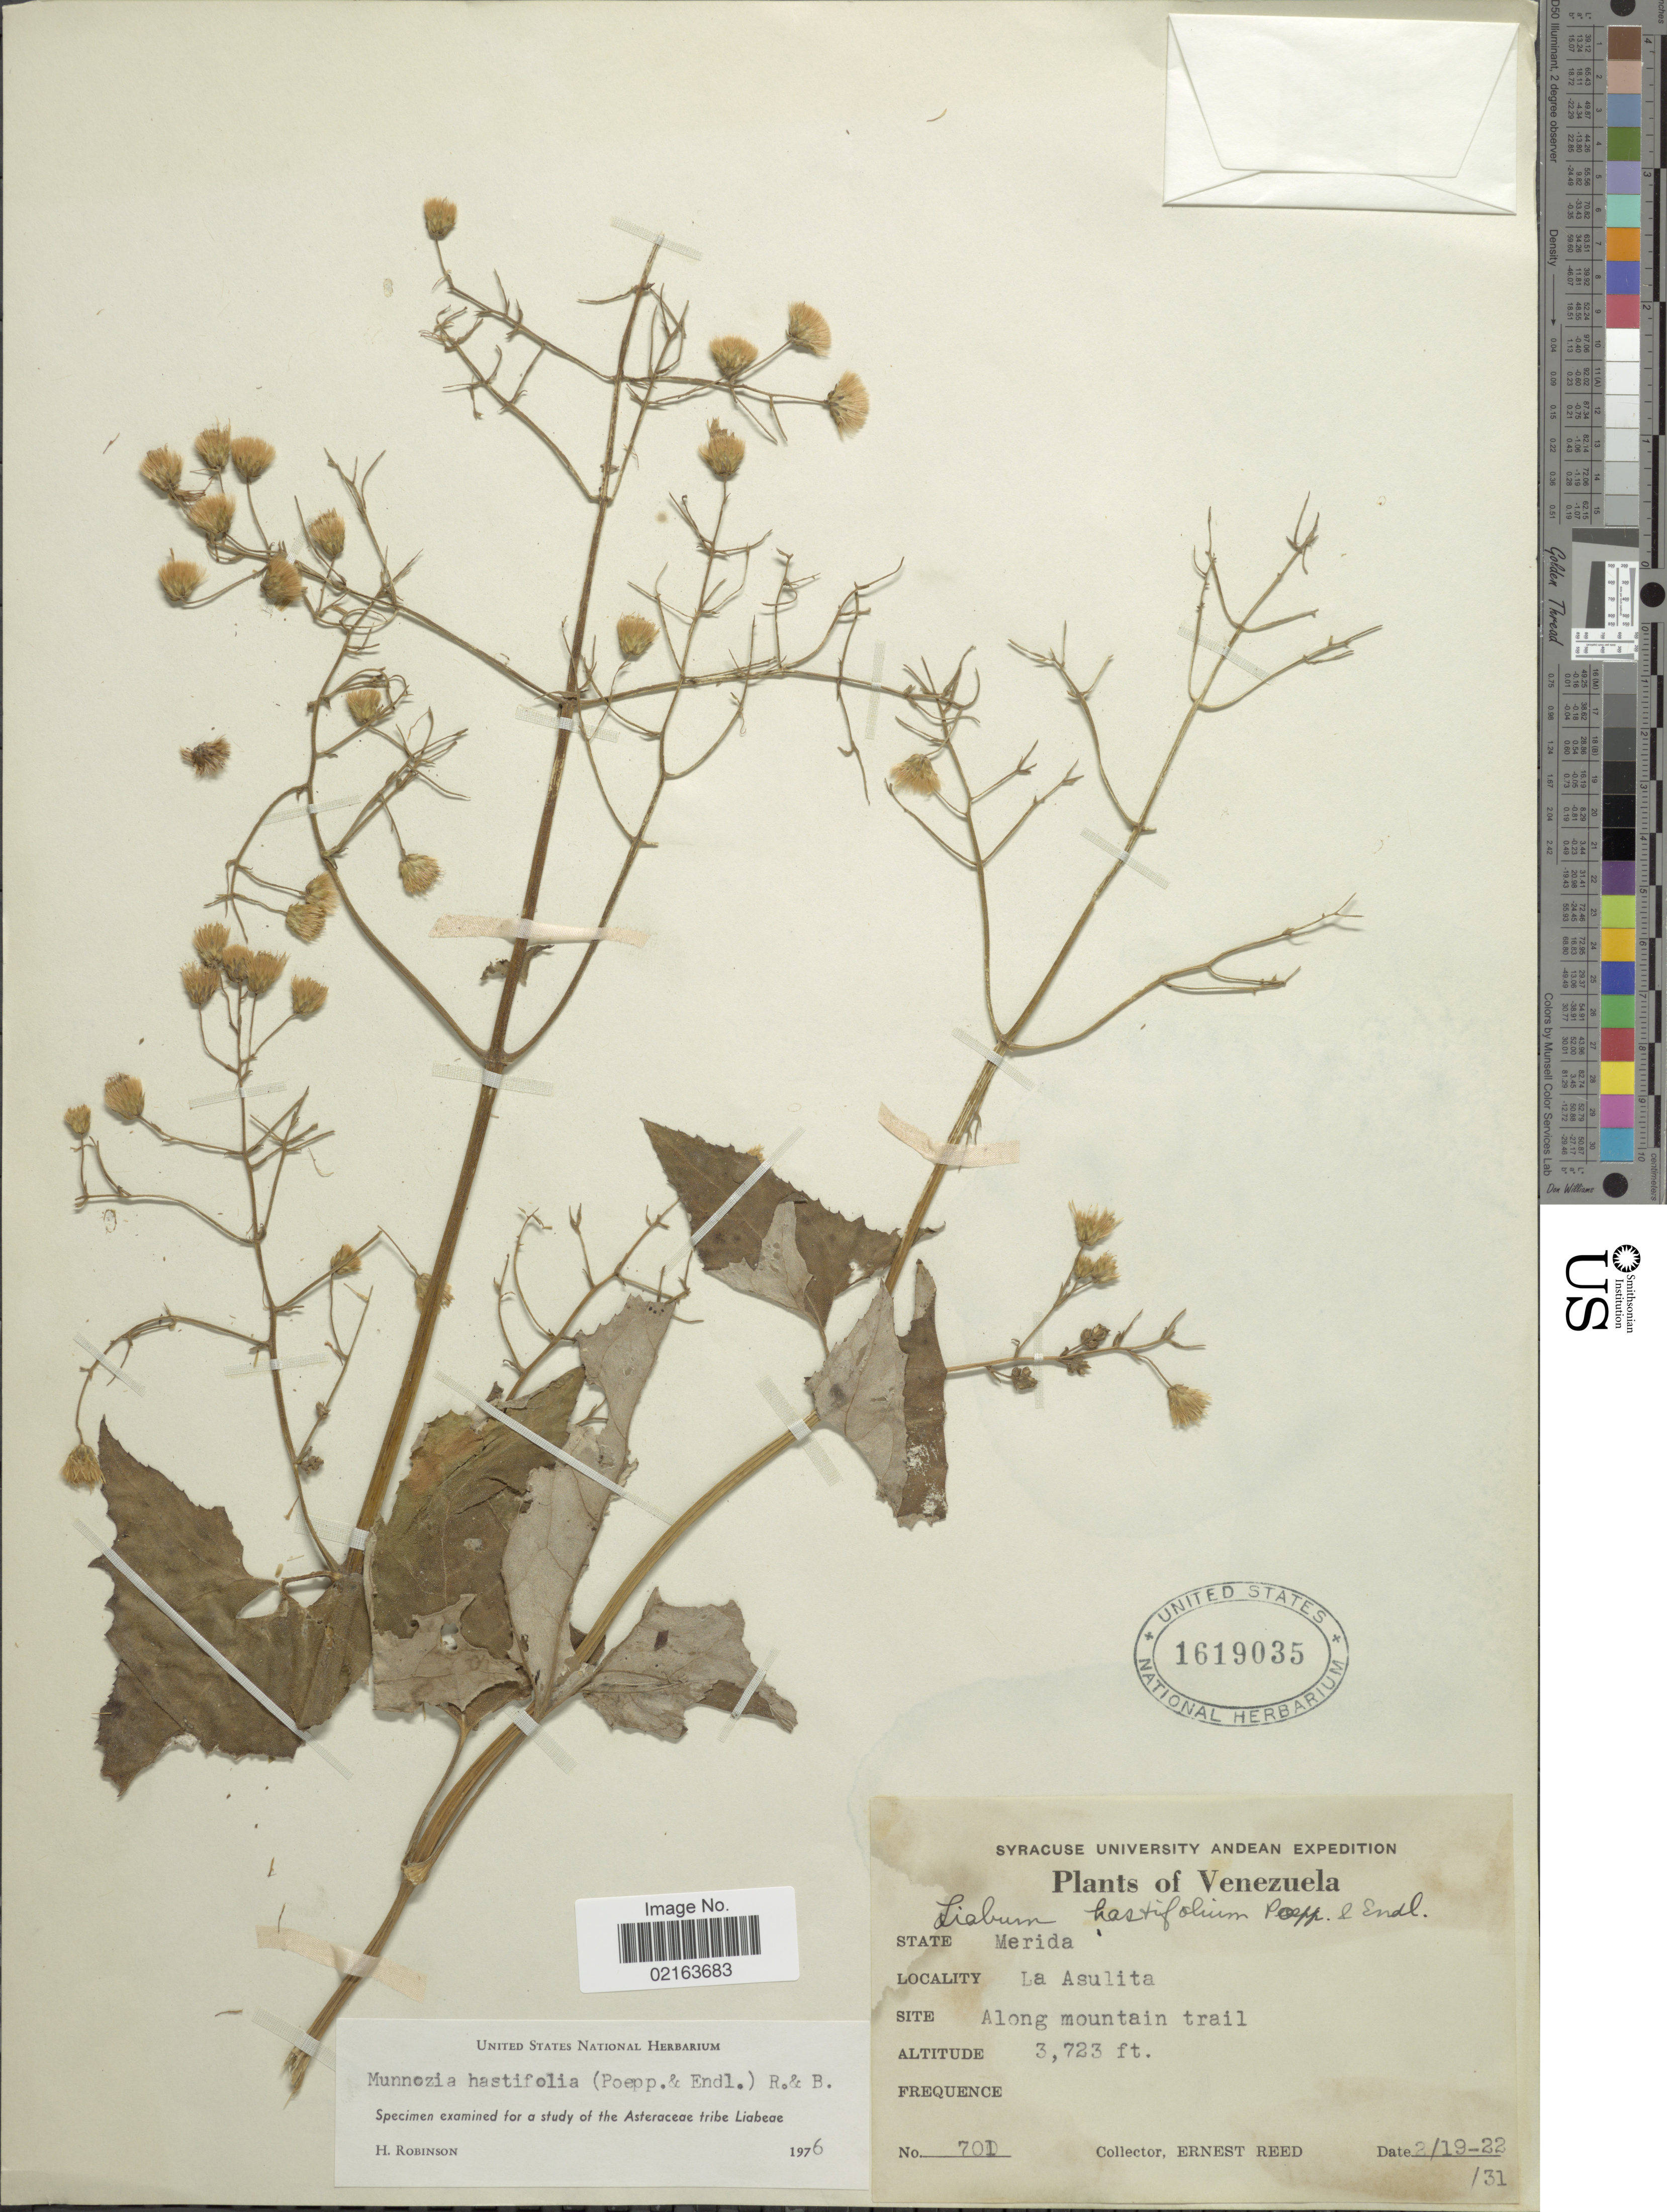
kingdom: Plantae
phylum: Tracheophyta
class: Magnoliopsida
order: Asterales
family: Asteraceae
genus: Munnozia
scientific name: Munnozia hastifolia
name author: (Poepp.) H. Rob. & Brettell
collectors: E. Reed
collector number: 701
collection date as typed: Transcribed d/m/y: 19/8/31 to 22/8/31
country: Venezuela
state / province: Mérida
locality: State Merida, La Asulita, Along mountain trail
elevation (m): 1135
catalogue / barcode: US 1619035